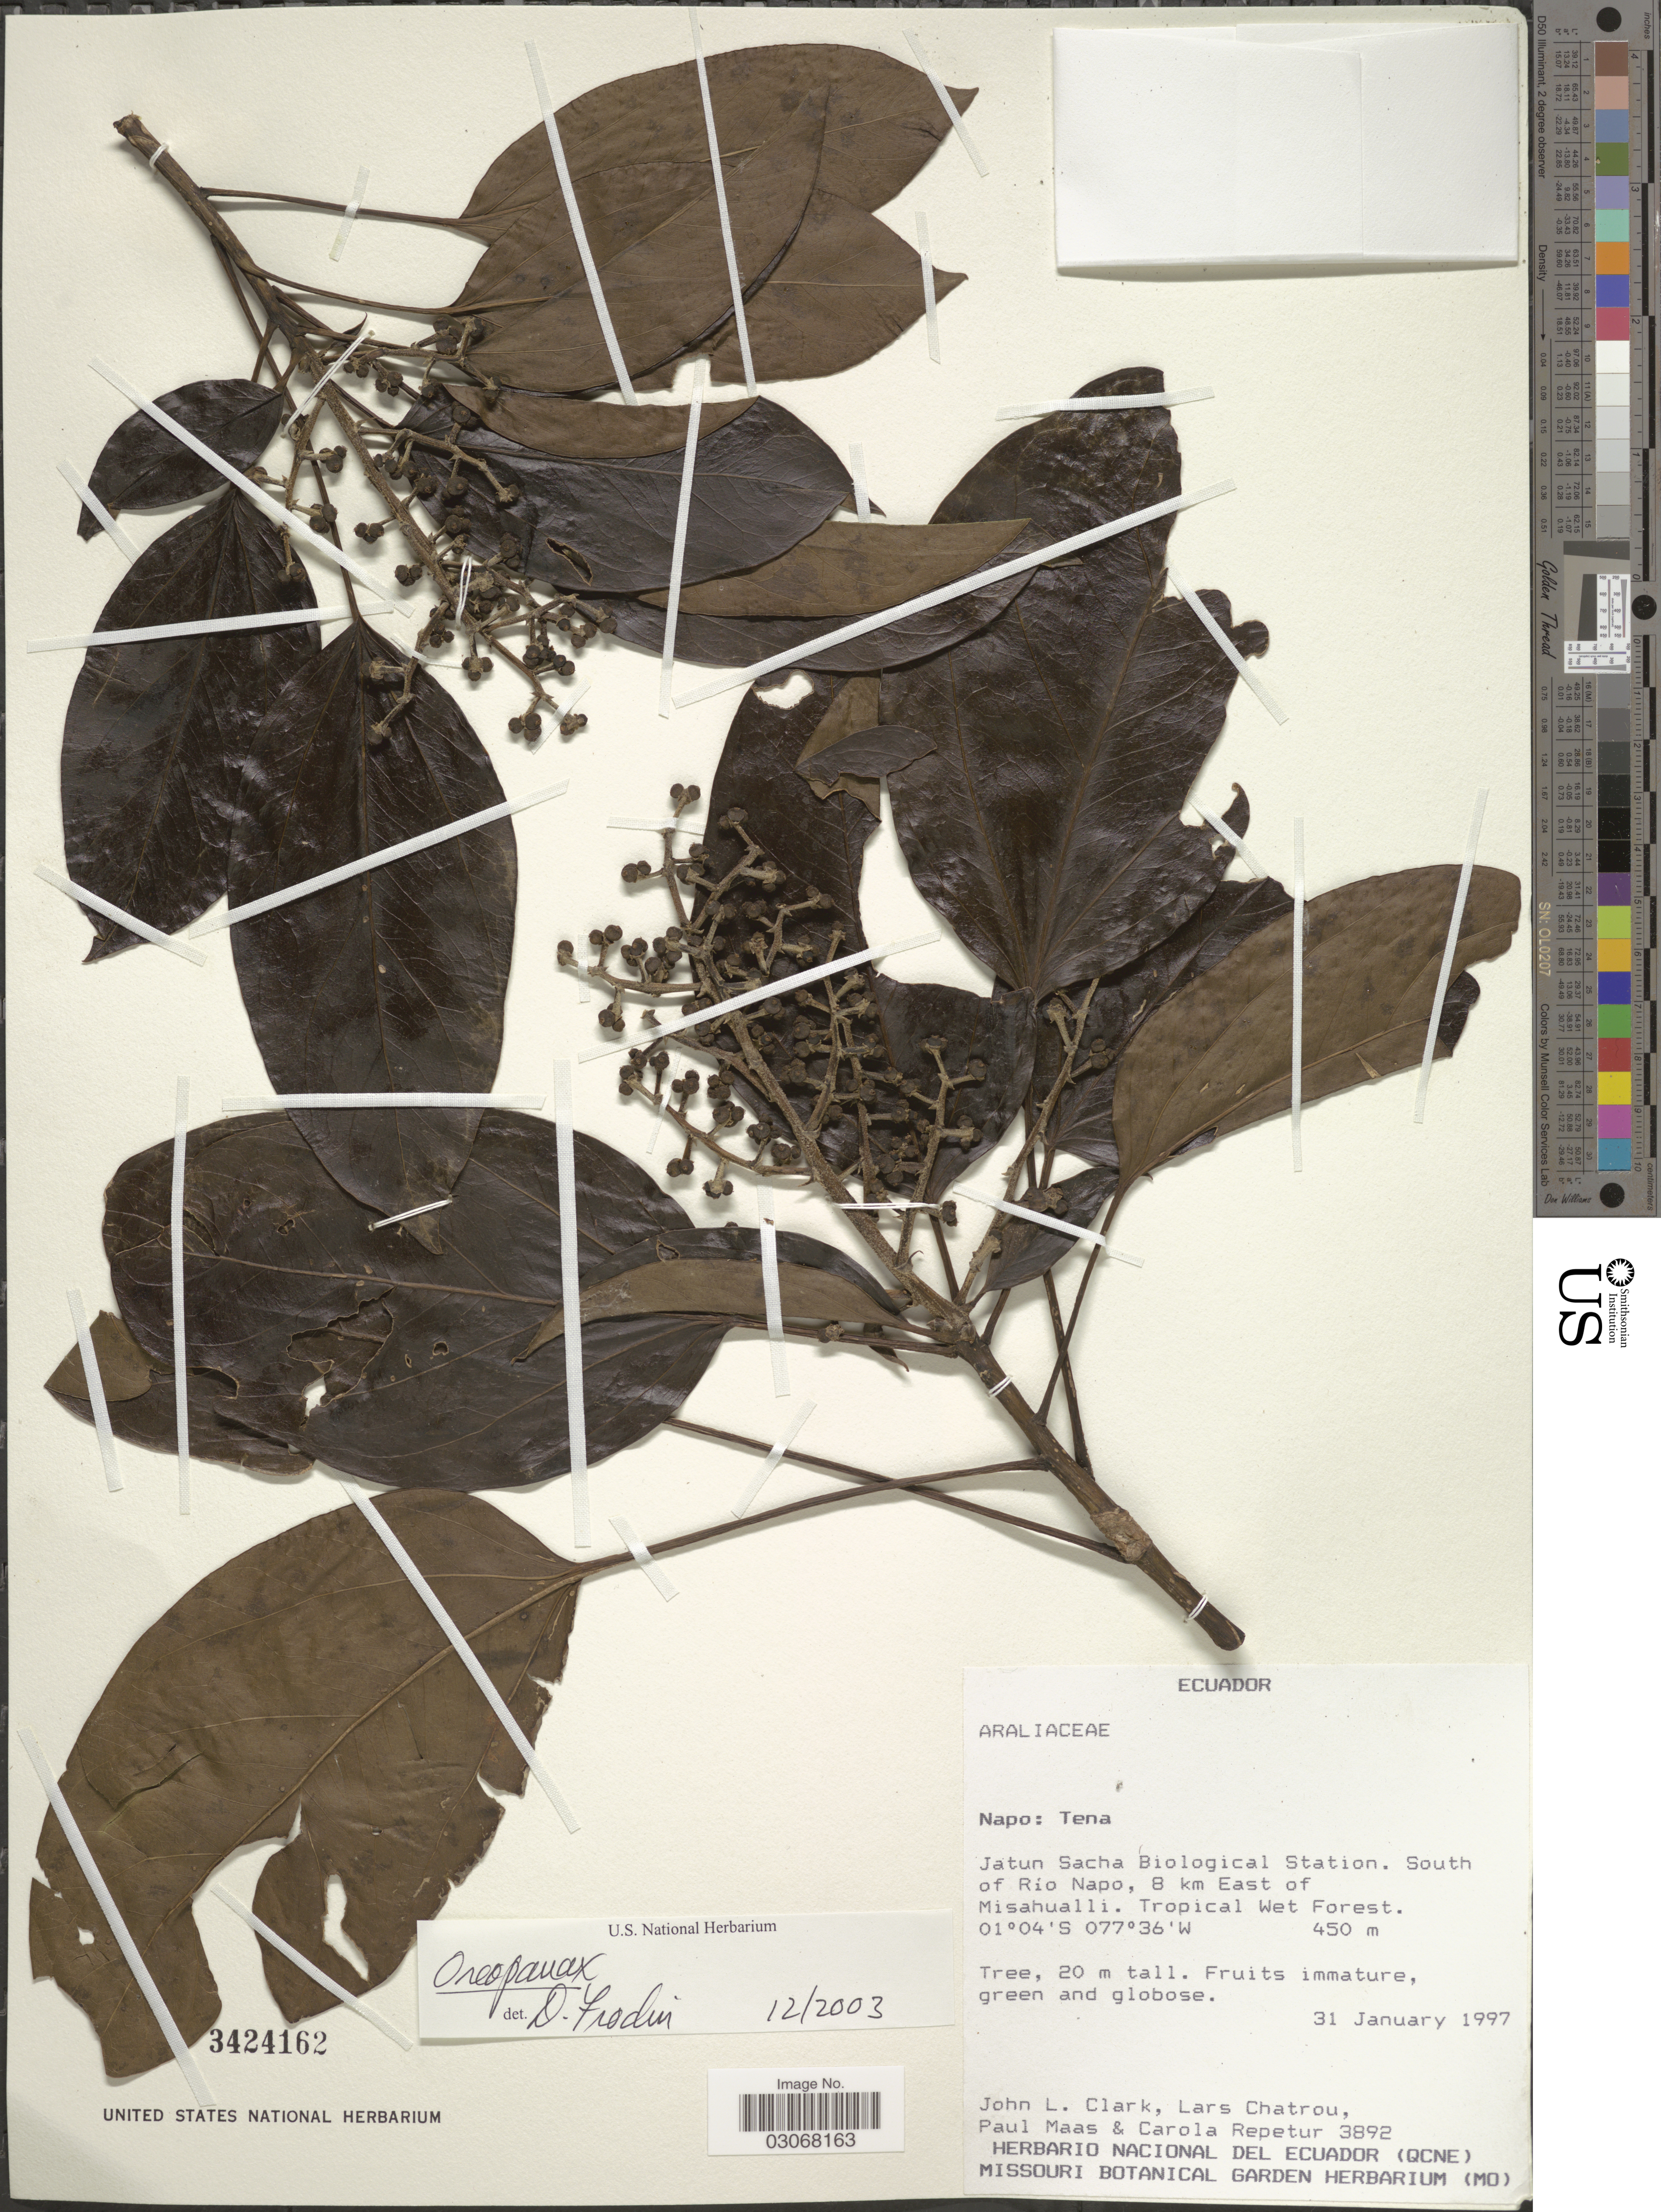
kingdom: Plantae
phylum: Tracheophyta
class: Magnoliopsida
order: Apiales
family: Araliaceae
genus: Oreopanax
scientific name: Oreopanax sp.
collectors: J. L. Clark, L. W. Chatrou, P. Maas & C. Repetur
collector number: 3892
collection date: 1997-01-31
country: Ecuador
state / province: Napo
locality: Napo: Tena. Jatun Sacha Biological Station. South of Río Napo, 8 km East of Misahualli.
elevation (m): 450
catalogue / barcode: US 3424162